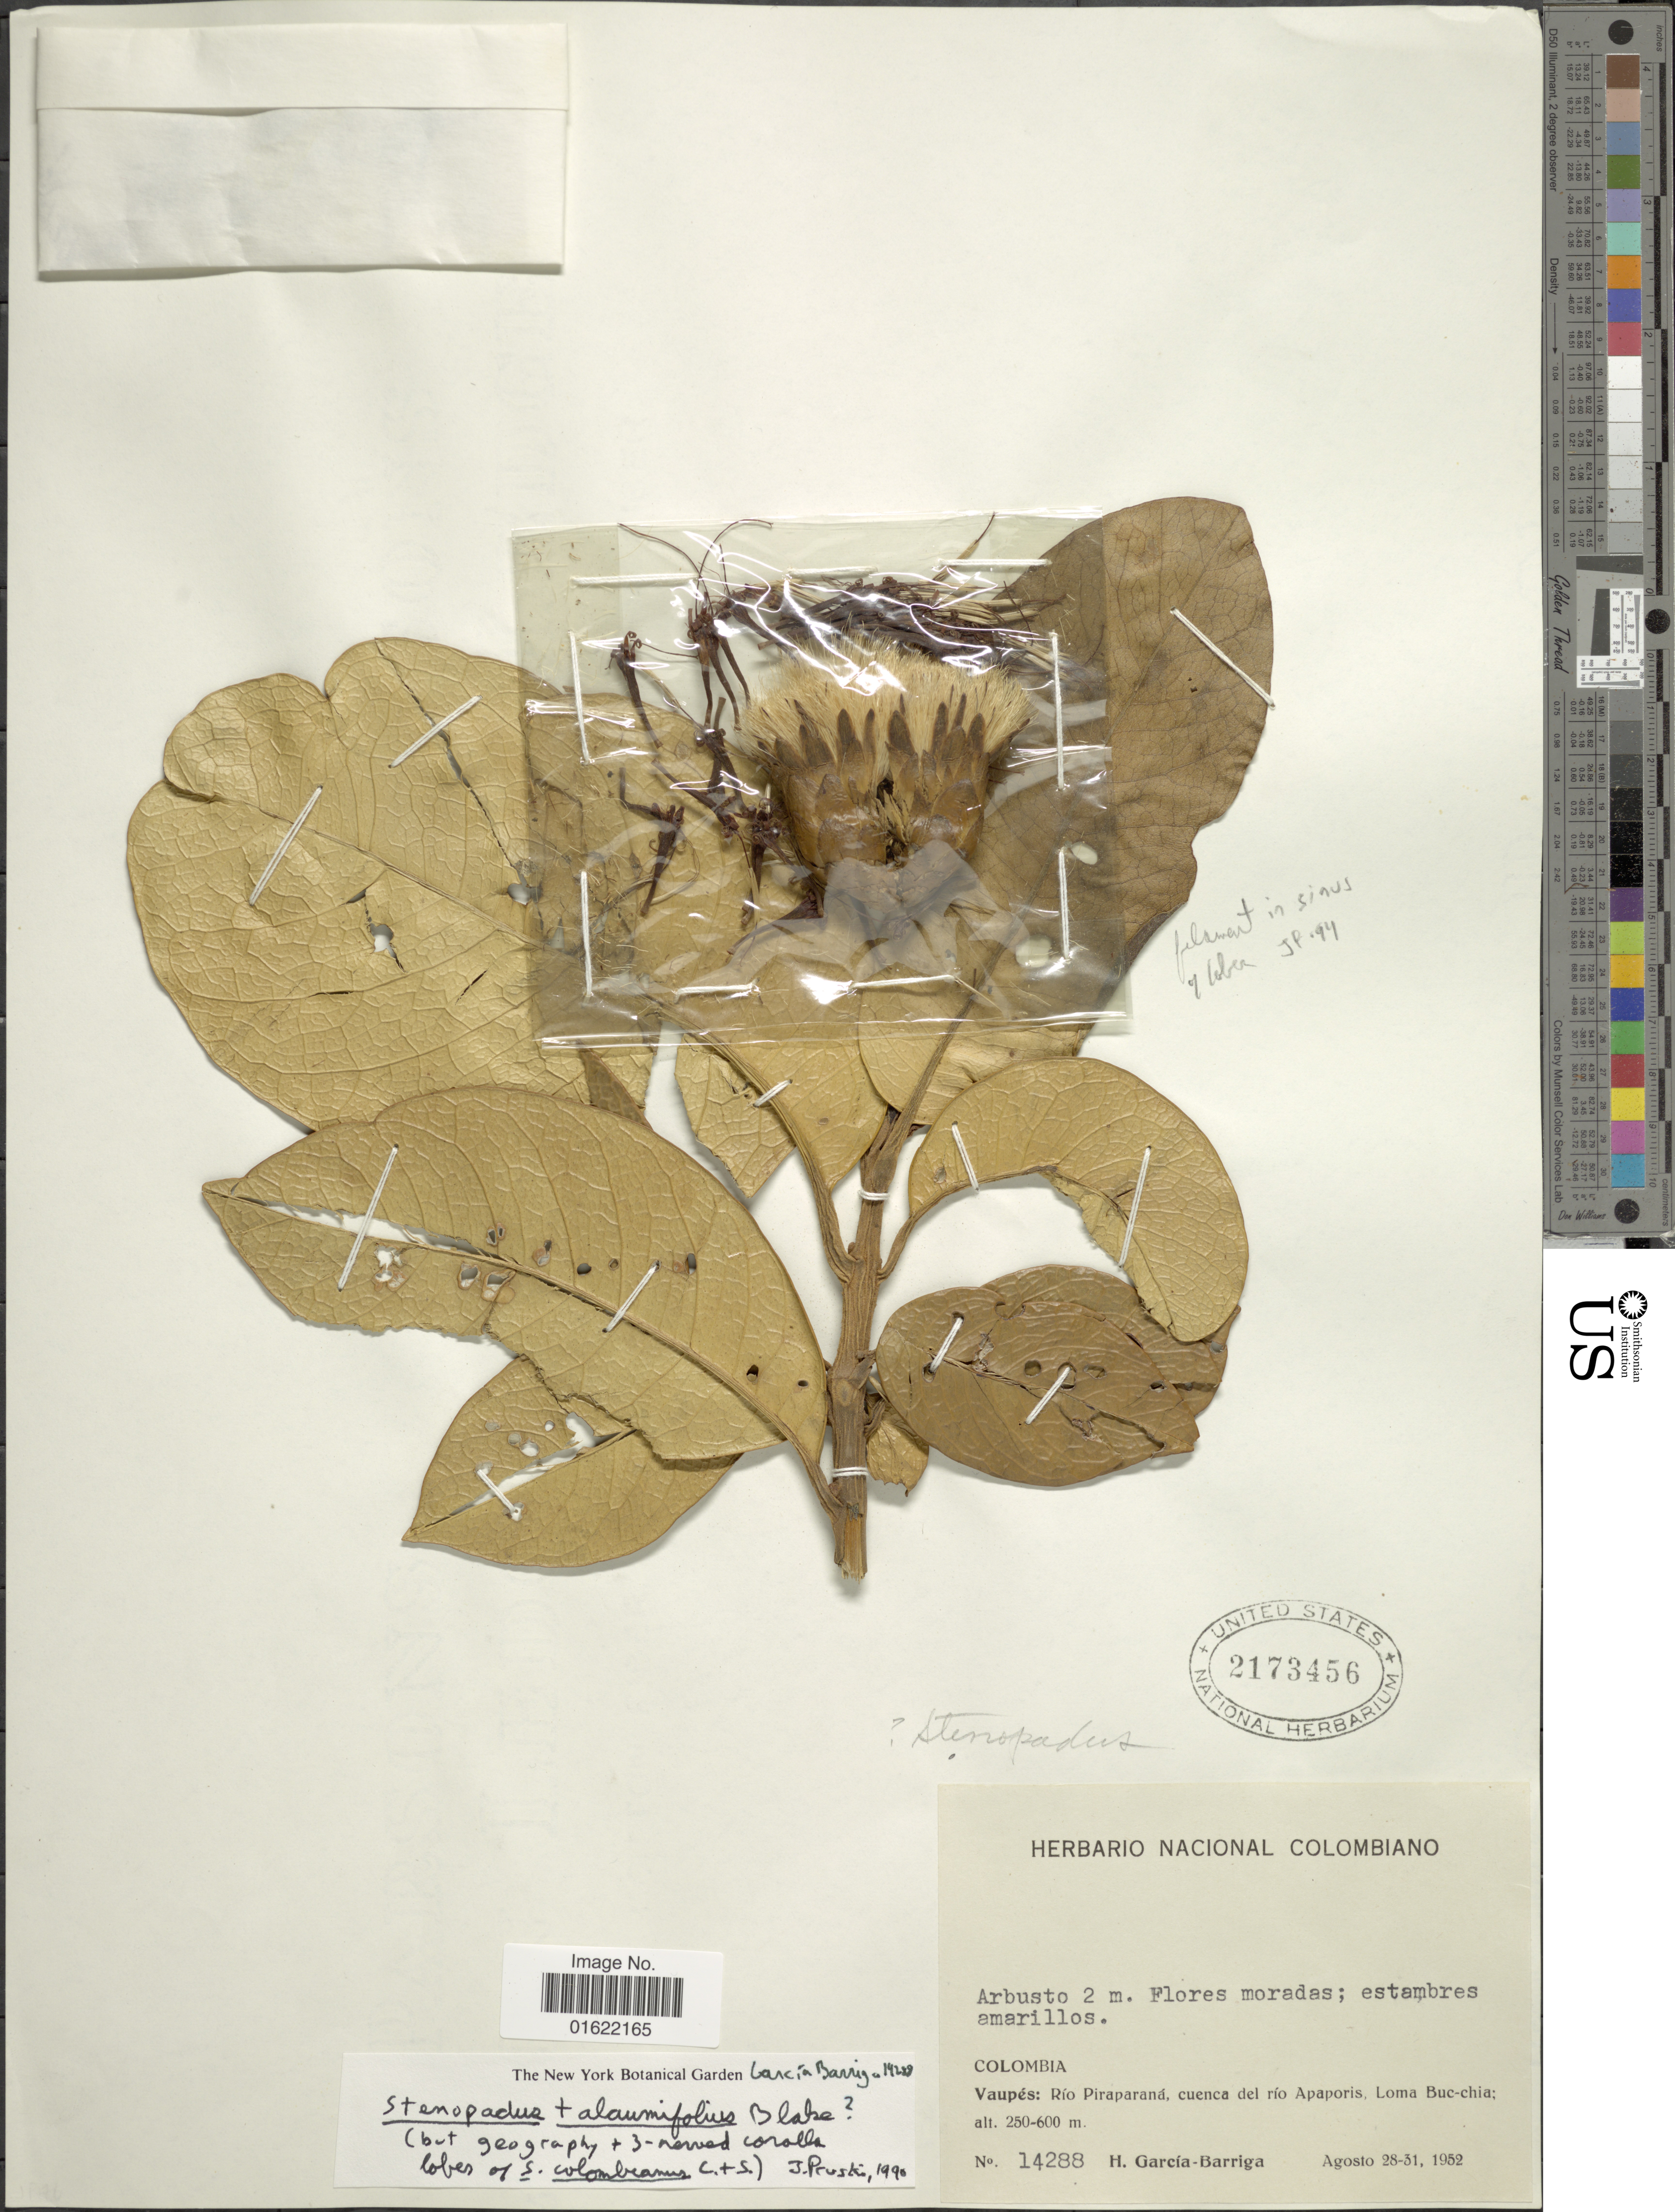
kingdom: Plantae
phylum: Tracheophyta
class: Magnoliopsida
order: Asterales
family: Asteraceae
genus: Stenopadus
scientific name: Stenopadus sp.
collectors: H. García Barriga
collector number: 14288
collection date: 1952-08-28/1952-08-31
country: Colombia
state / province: Vaupés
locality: Rio Piraparana, cuenca del rio Apaporis, Loma Buc-chia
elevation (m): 250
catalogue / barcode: US 2173456